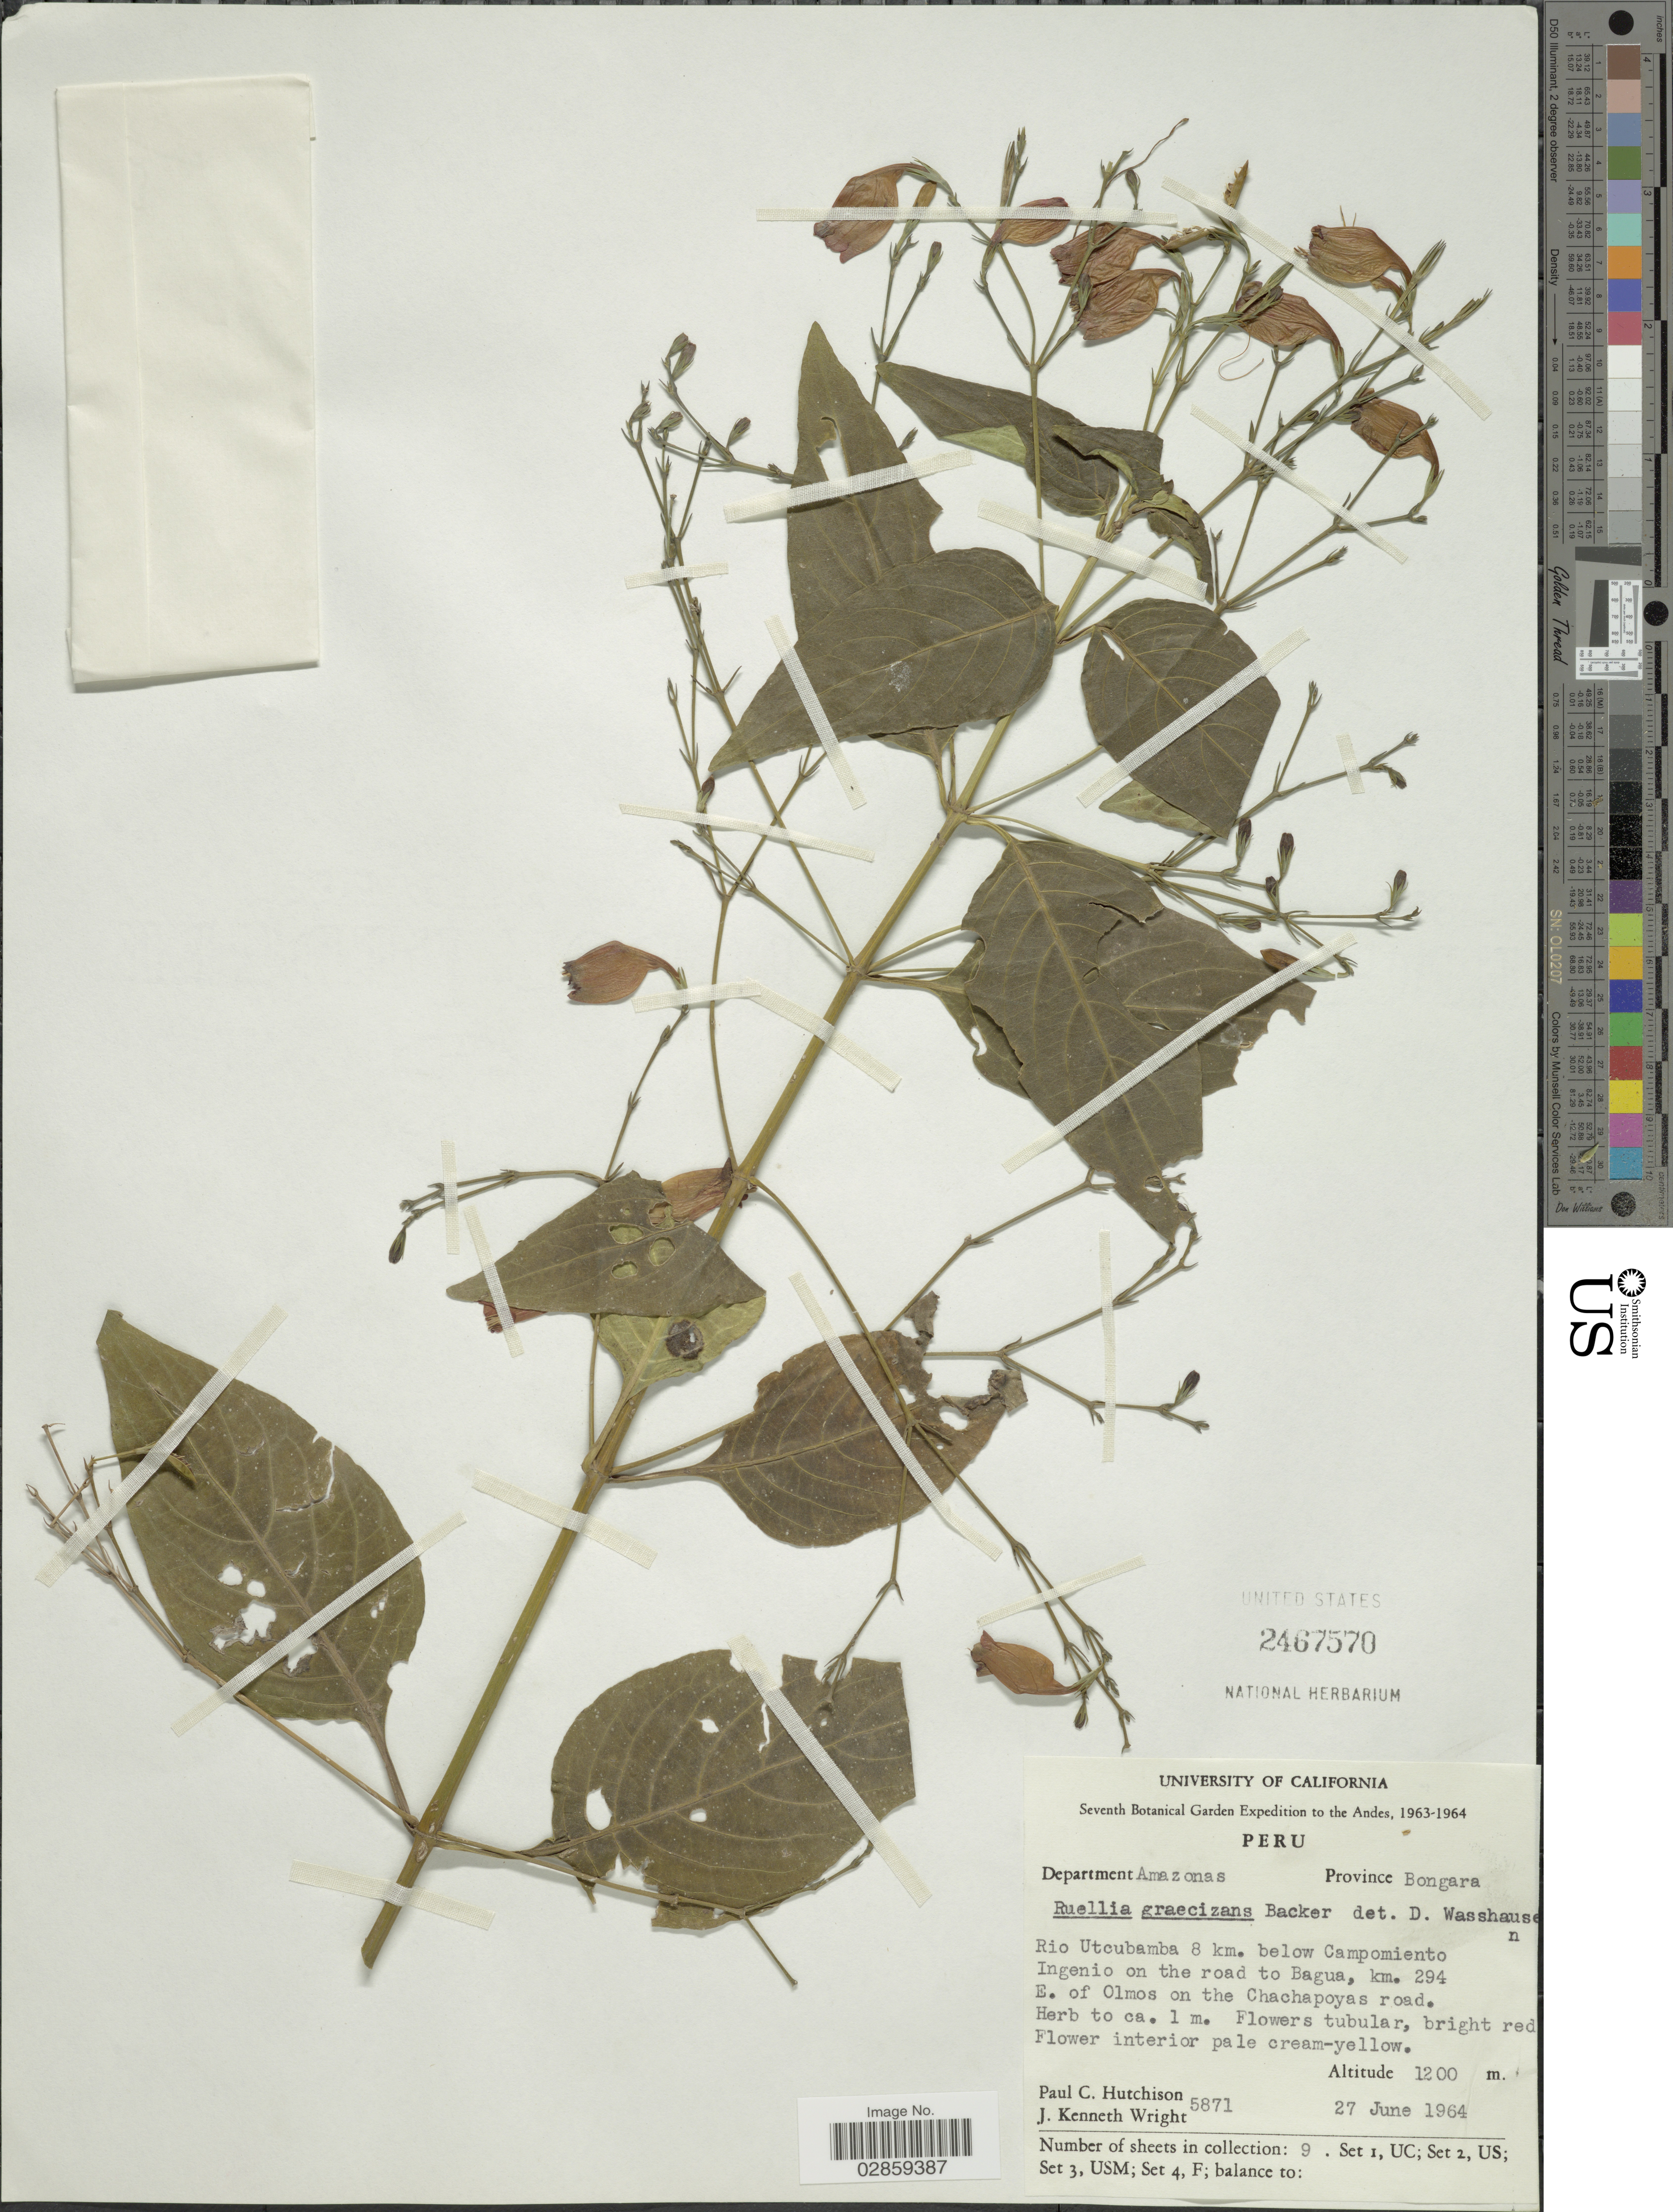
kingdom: Plantae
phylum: Tracheophyta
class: Magnoliopsida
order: Lamiales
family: Acanthaceae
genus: Ruellia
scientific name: Ruellia brevifolia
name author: (Pohl) C. Ezcurra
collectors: P. C. Hutchison & J. K. Wright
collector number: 5871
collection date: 1964-06-27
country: Peru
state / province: Amazonas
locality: The Andes, Department Amazonas, Province Bongara, Rio Utcubamba 8 km. below Campomiento Ingenio on the road to Bagua, km. 294 E. of Olmos on the Chachapoyas road.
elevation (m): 1200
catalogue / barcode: US 2467570